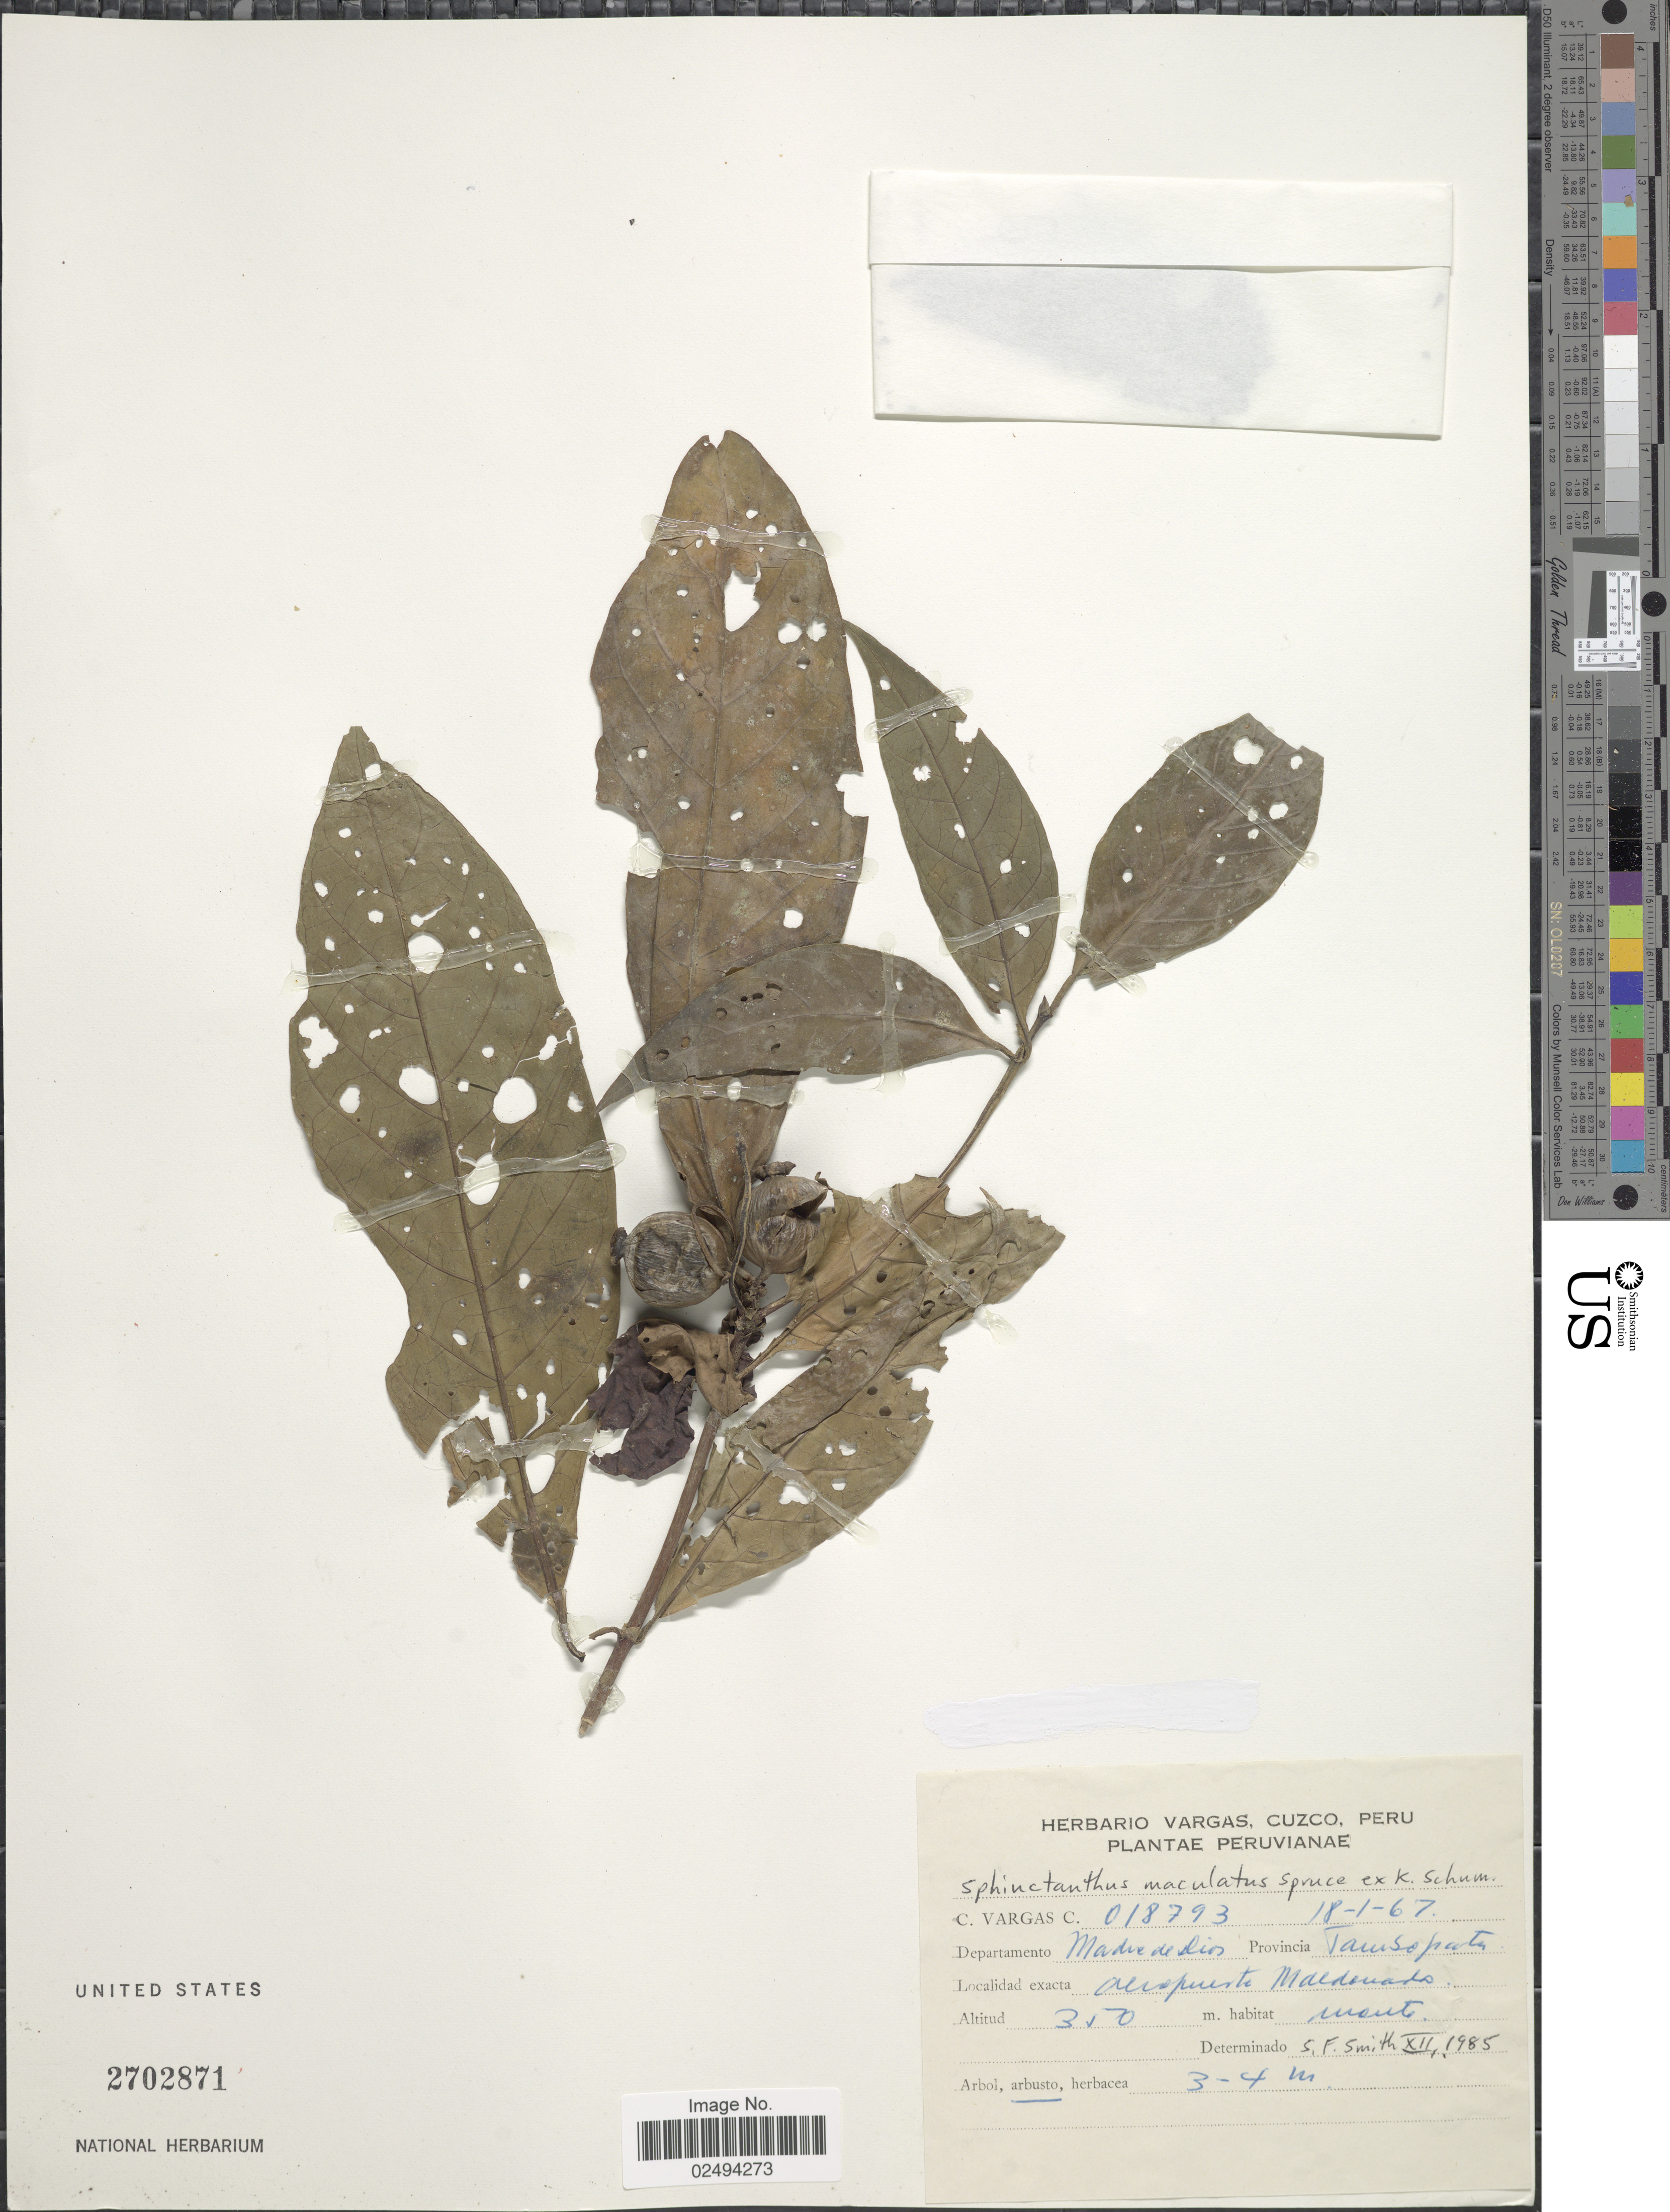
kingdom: Plantae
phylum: Tracheophyta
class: Magnoliopsida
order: Gentianales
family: Rubiaceae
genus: Sphinctanthus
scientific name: Sphinctanthus maculatus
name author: Spruce ex K. Schum.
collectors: C. Vargas Calderón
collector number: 018793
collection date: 1967-01-18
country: Peru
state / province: Madre de Dios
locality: Departamento Madre de Dios, Provincia Tambopata, Aeropuerto a Maldonado.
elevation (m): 350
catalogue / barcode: US 2702871